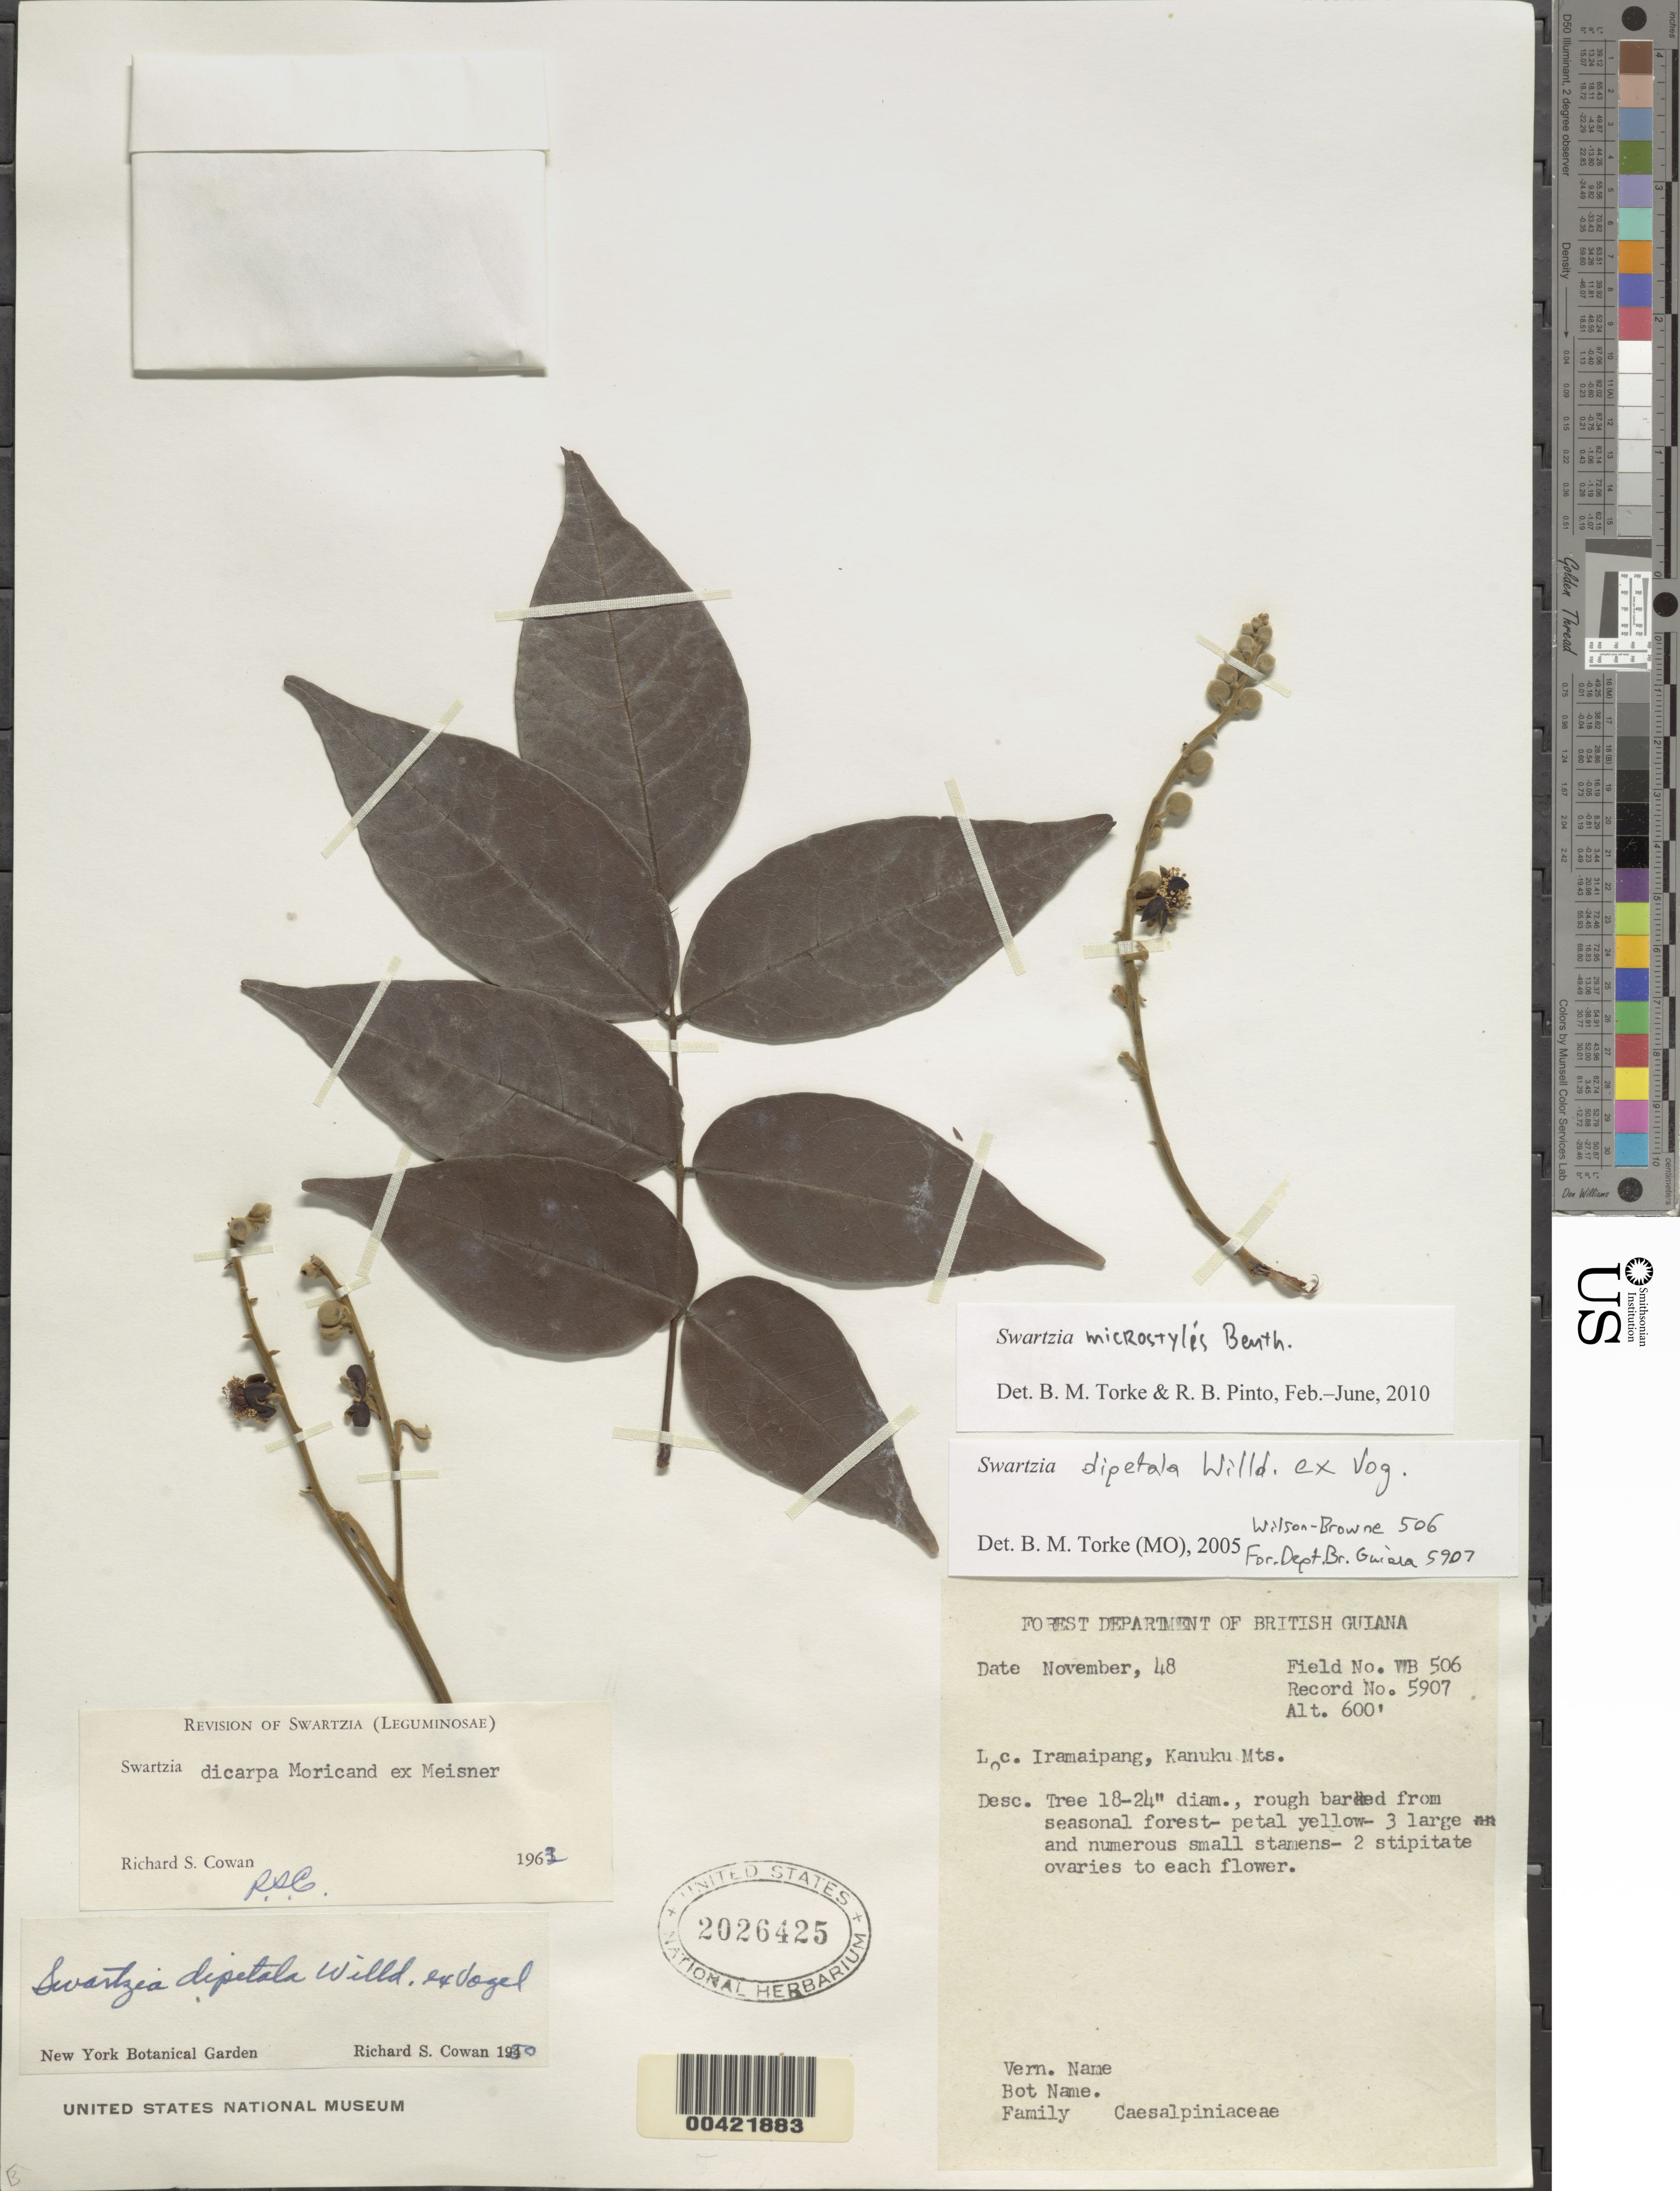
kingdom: Plantae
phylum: Tracheophyta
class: Magnoliopsida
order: Fabales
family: Fabaceae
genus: Swartzia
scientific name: Swartzia dipetala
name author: Willd. ex Vogel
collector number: WB 506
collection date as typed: Nov 1948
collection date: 1948-11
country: Guyana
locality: Iramaipang, Kanuku Mtns.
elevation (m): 183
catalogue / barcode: US 2026425